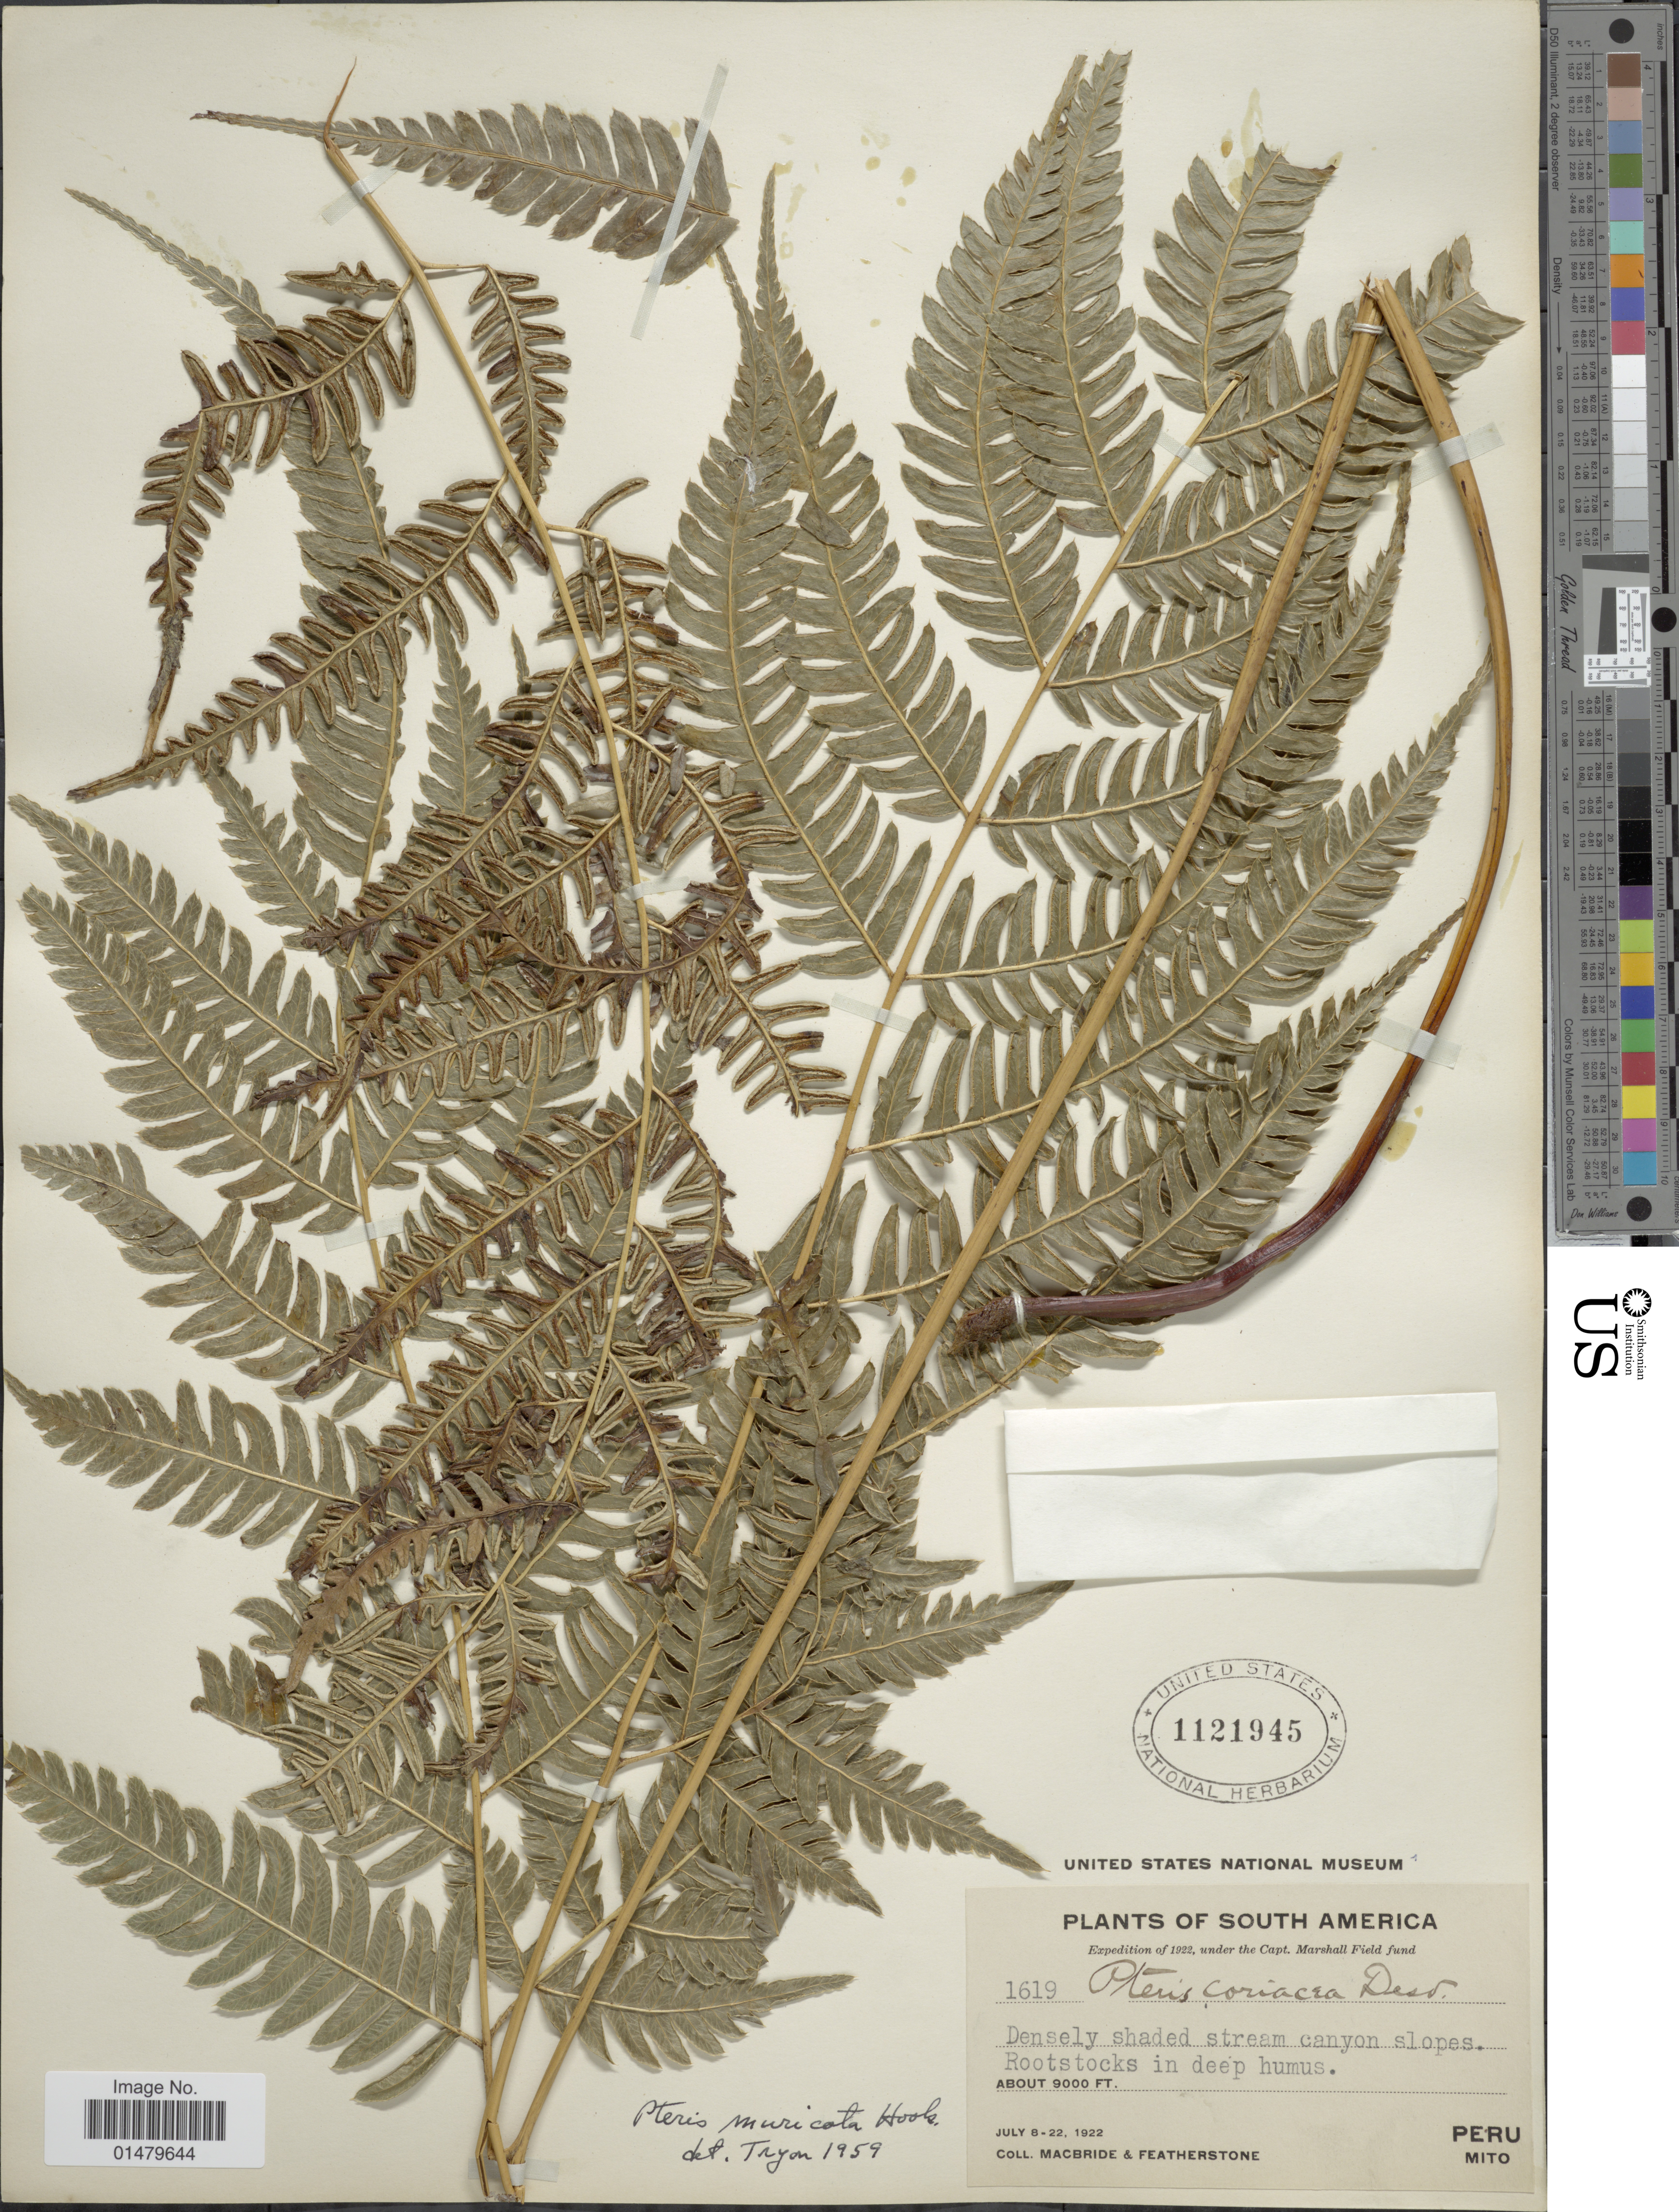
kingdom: Plantae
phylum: Tracheophyta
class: Polypodiopsida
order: Polypodiales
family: Pteridaceae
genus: Pteris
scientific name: Pteris muricata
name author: Rosenst.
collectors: Macbride, -- & -. Featherstone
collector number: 1619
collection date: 1922-07-08/1922-07-22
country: Peru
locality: South America, Peru Mito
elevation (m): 2743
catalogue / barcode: US 1121945